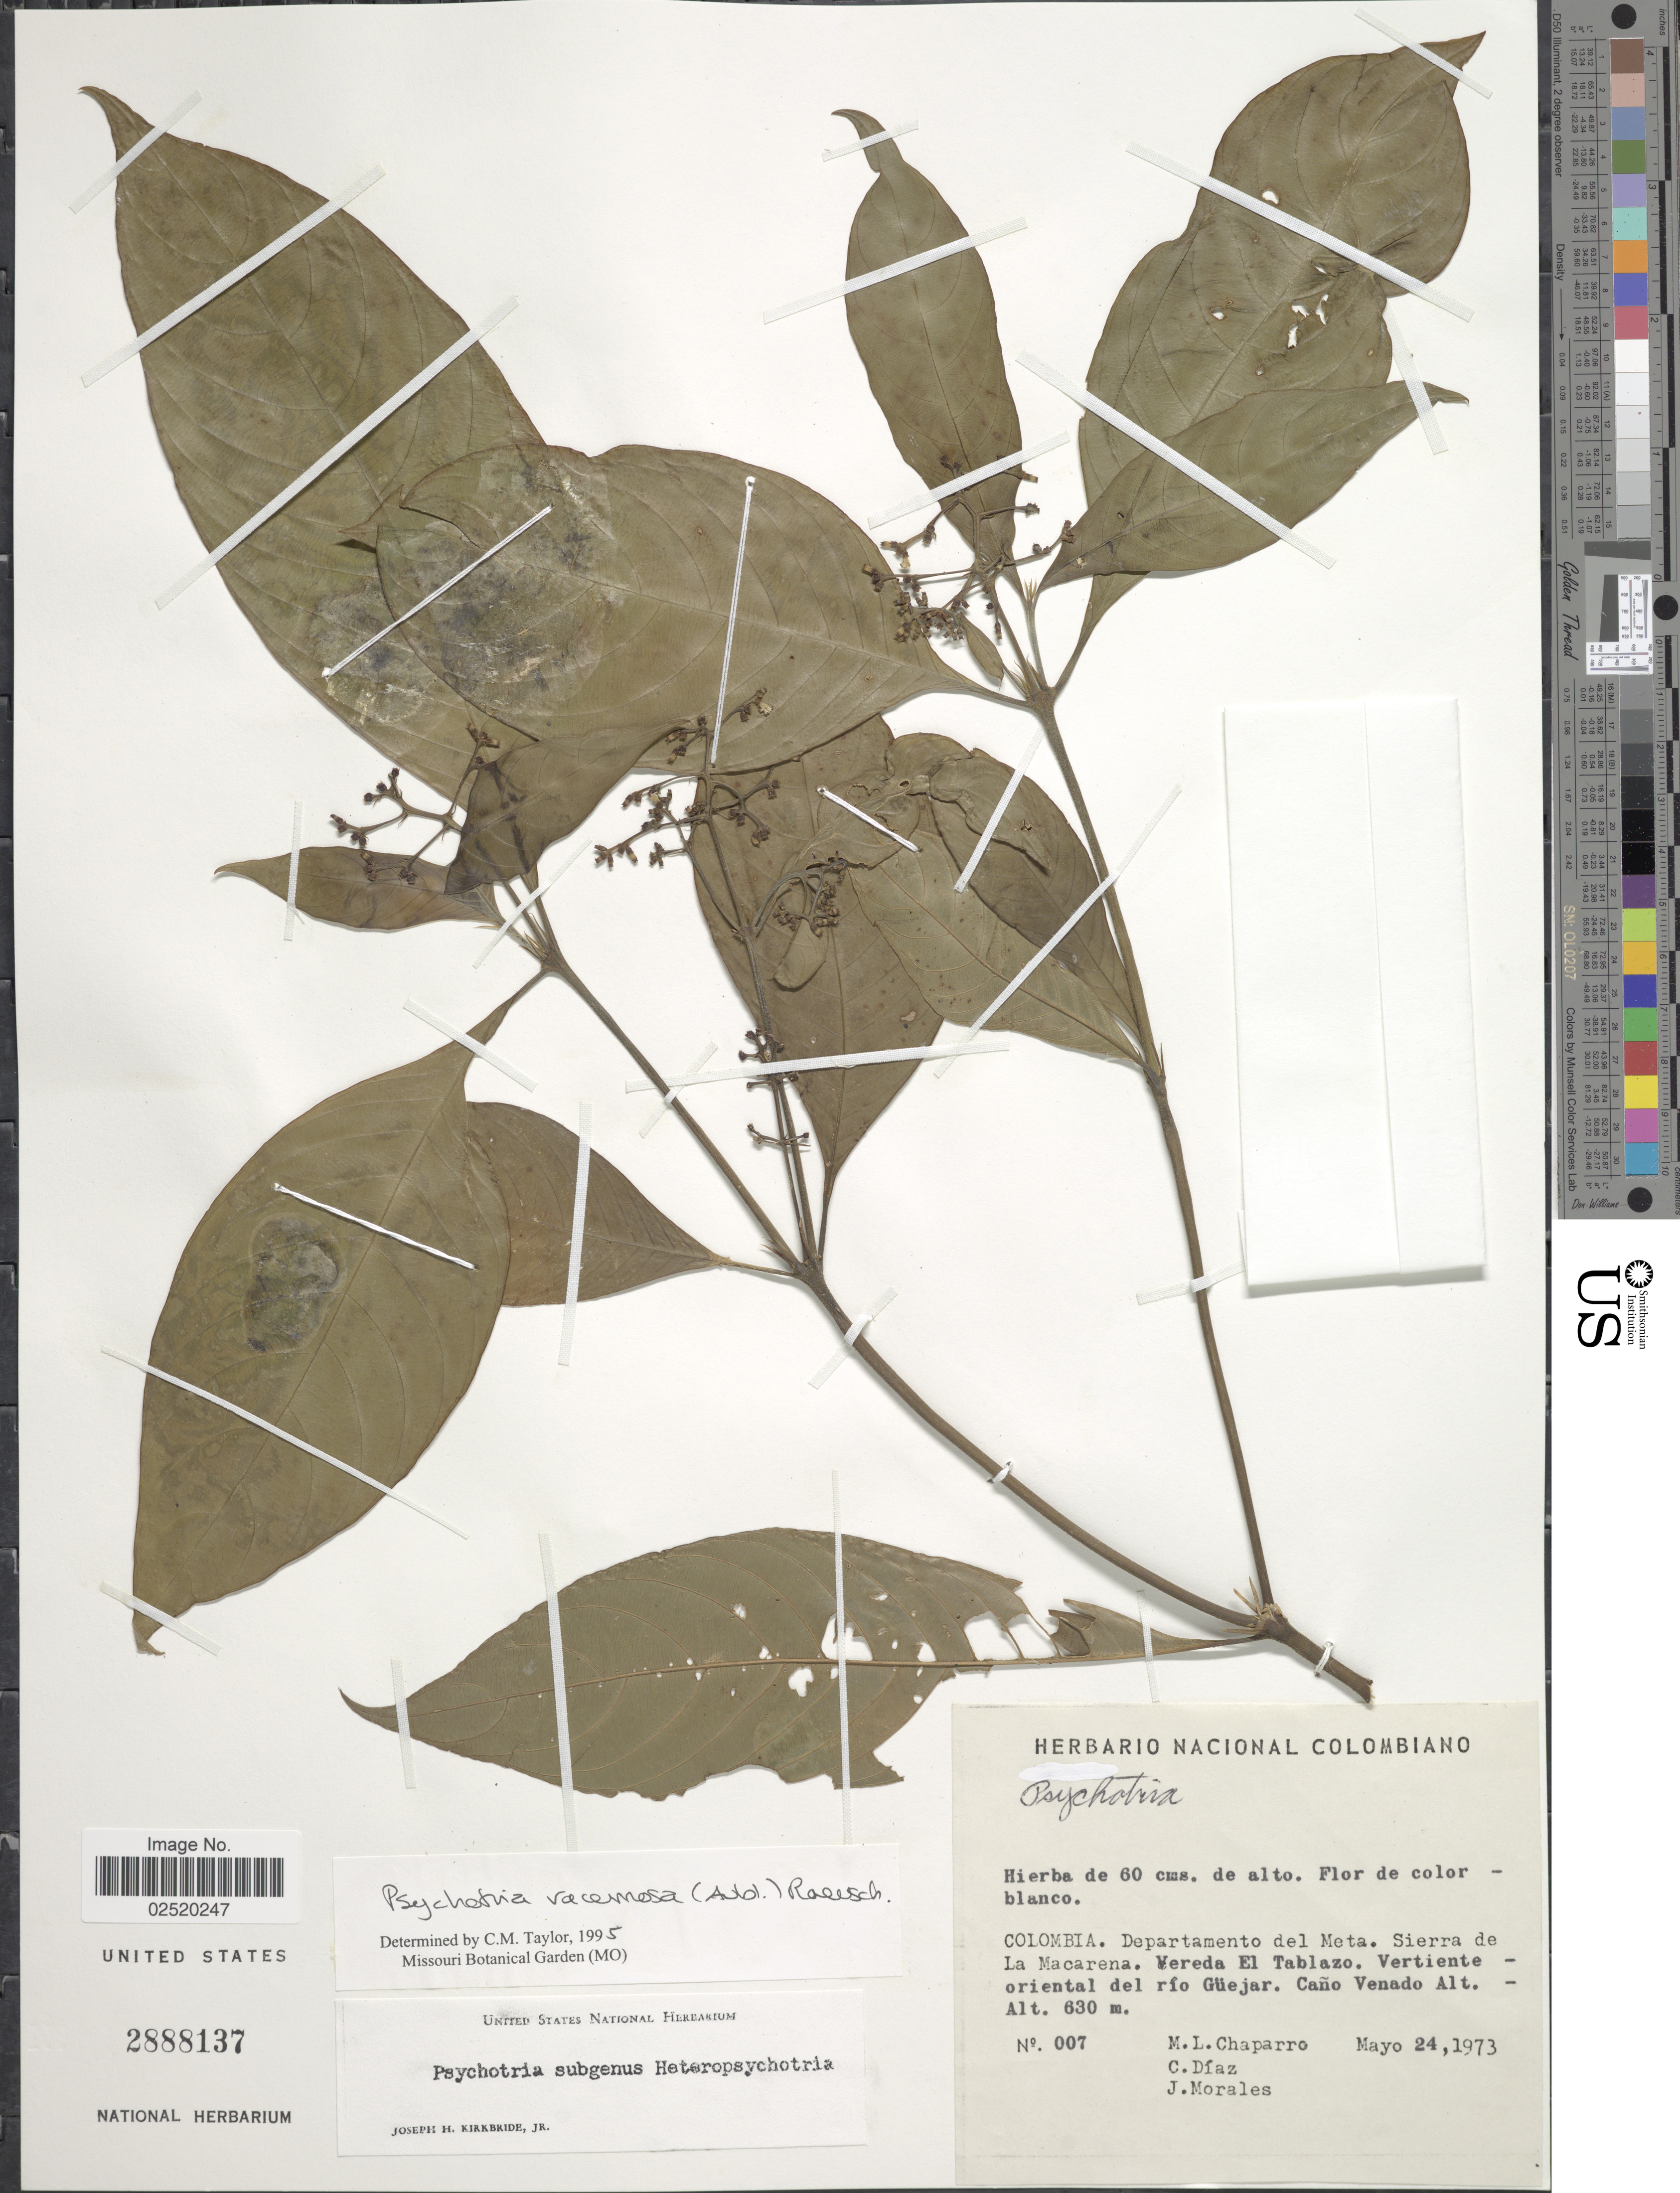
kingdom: Plantae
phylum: Tracheophyta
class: Magnoliopsida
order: Gentianales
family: Rubiaceae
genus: Psychotria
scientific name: Psychotria racemosa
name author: Rich.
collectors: M. Chaparro, C. Díaz & J. Morales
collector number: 007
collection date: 1973-05-24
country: Colombia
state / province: Meta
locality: Colombia, Departamento del Meta, Sierra de La Macarena, Vereda El Tab;azo, Vertiente oriental del rio Guejar, Cano Venado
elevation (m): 630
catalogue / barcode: US 2888137